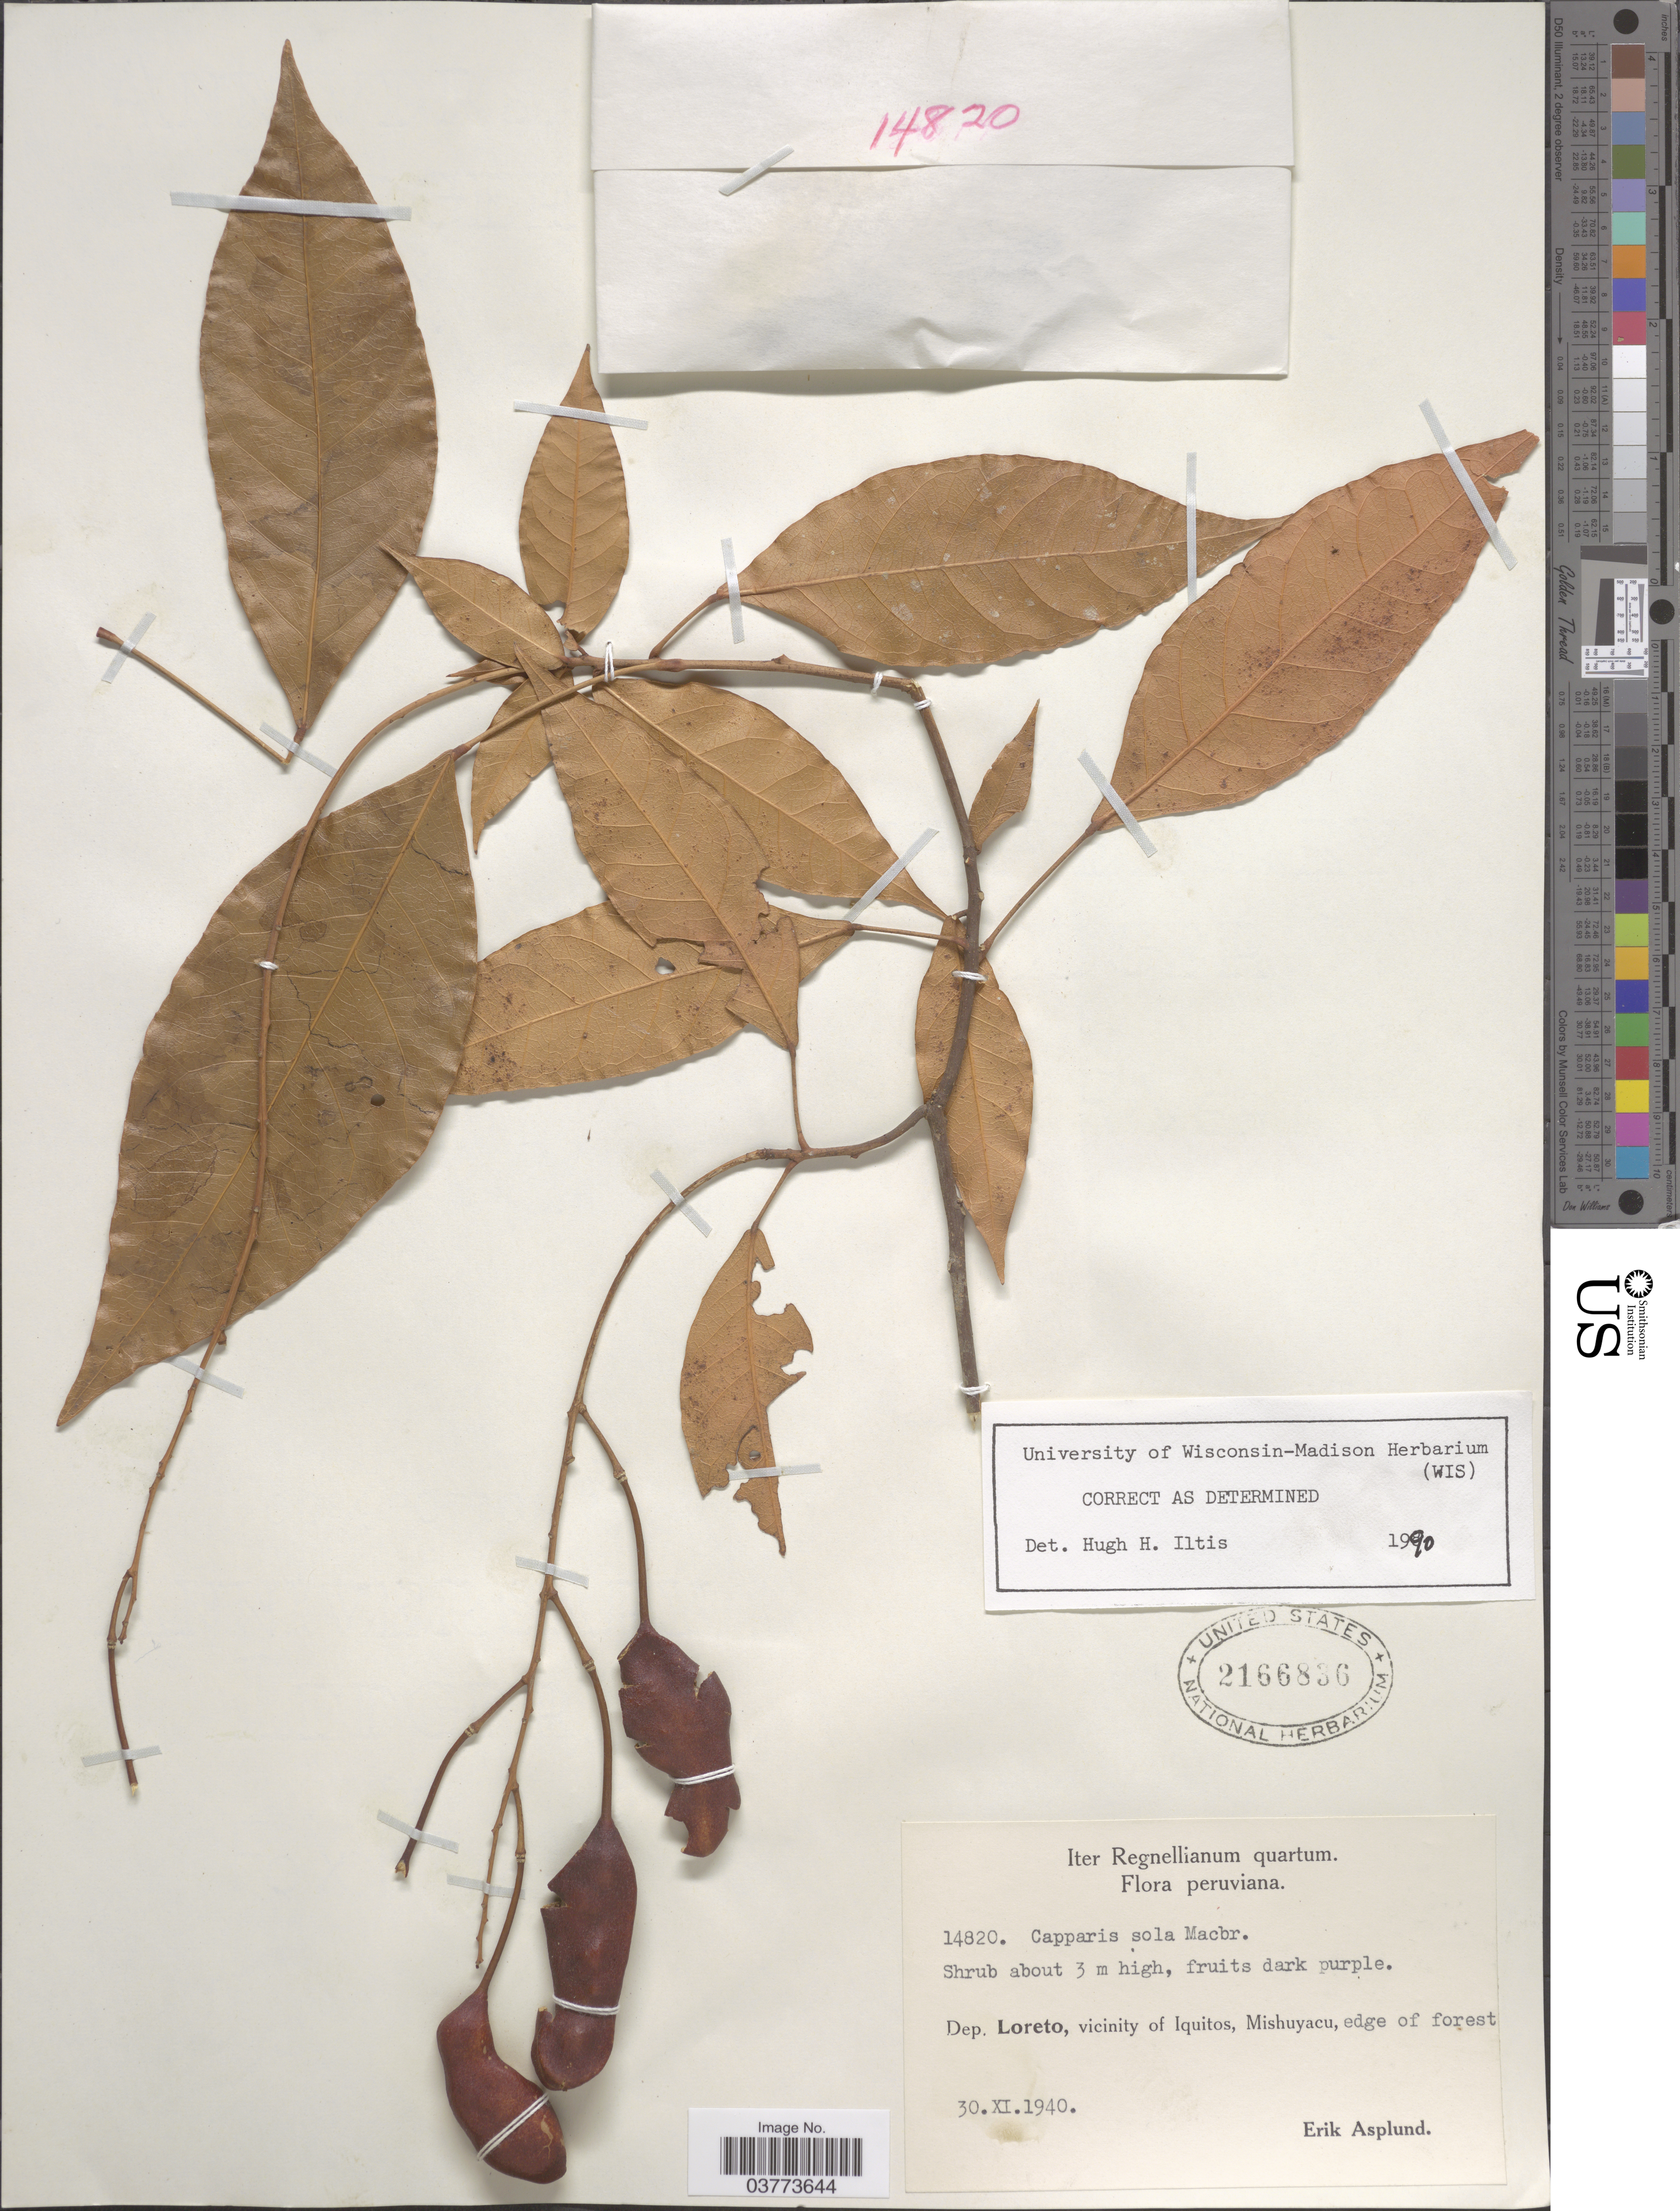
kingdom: Plantae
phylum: Tracheophyta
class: Magnoliopsida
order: Brassicales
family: Capparaceae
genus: Capparidastrum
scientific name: Capparidastrum sola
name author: (J.F. Macbr.) Iltis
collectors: E. Asplund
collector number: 14820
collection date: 1940-11-30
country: Peru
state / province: Loreto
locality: Dep. Loreto, vicinity of Iquitos, Mishuyacu, edge of forest.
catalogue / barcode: US 2166836